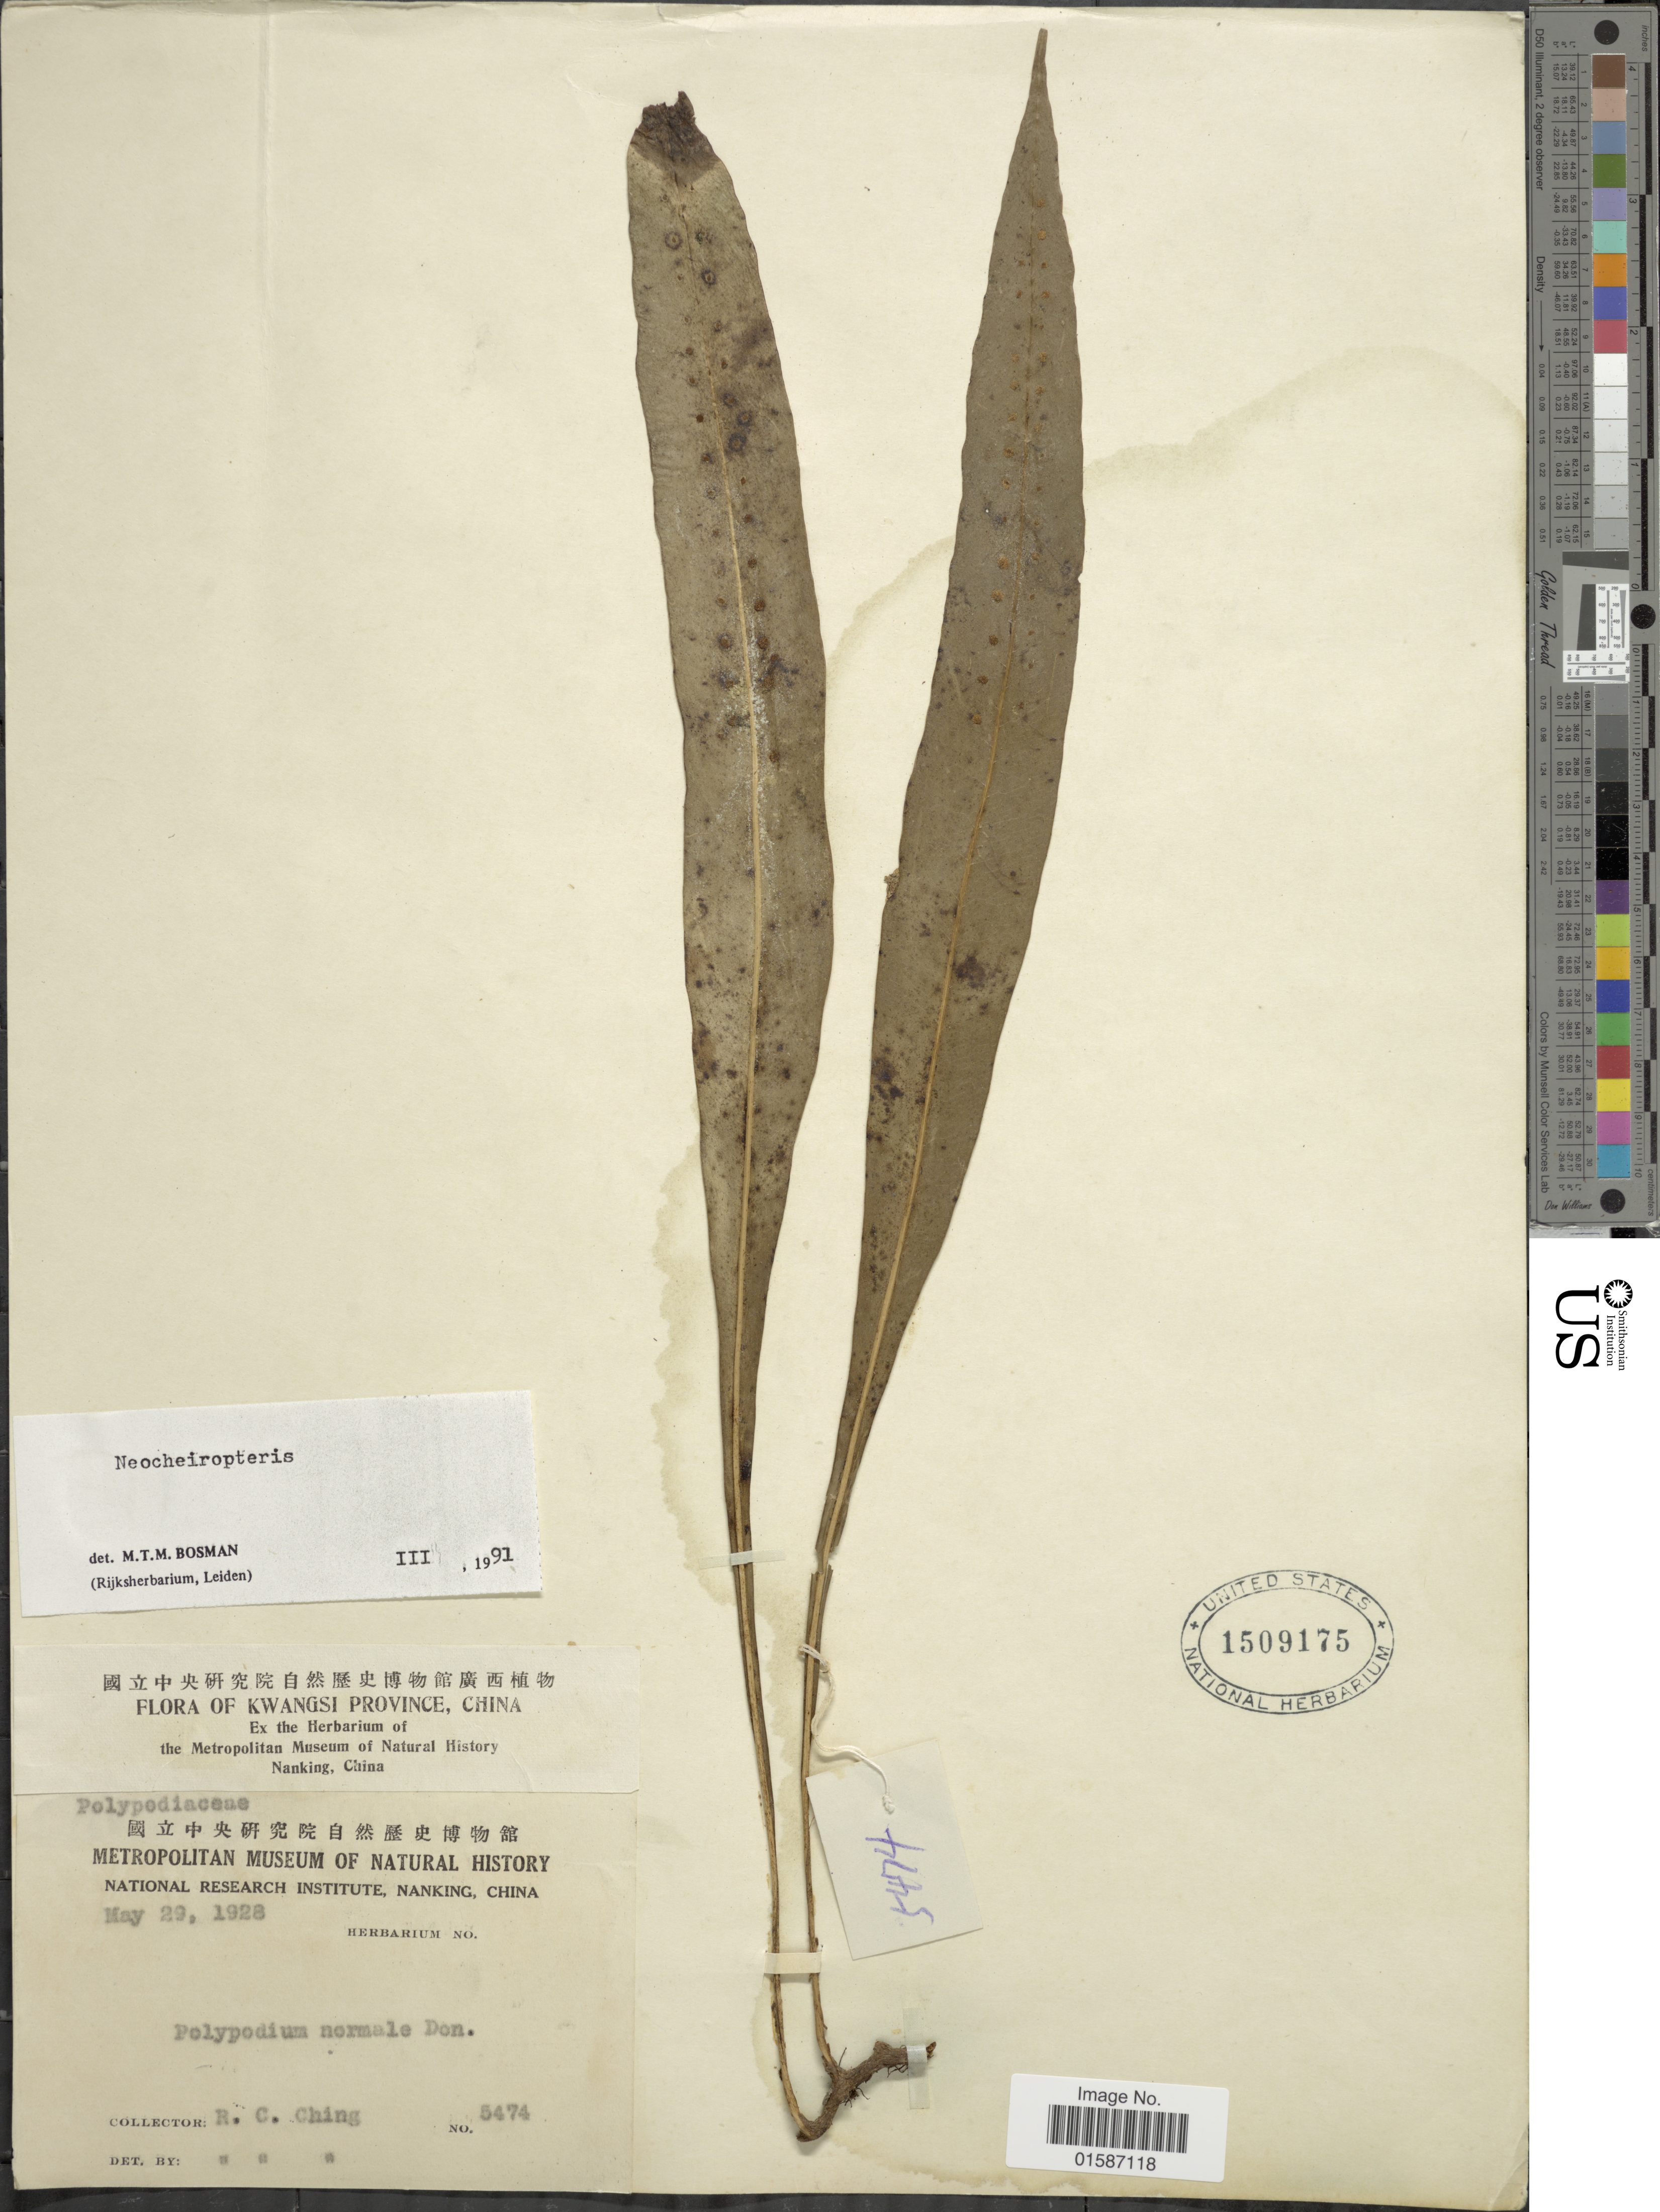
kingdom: Plantae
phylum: Tracheophyta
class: Polypodiopsida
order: Polypodiales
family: Polypodiaceae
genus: Tricholepidium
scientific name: Tricholepidium normale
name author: (D. Don) Ching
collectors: R. C. Ching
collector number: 5474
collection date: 1928-05-29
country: China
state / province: Guangxi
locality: Kwangsi Province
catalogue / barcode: US 1509175